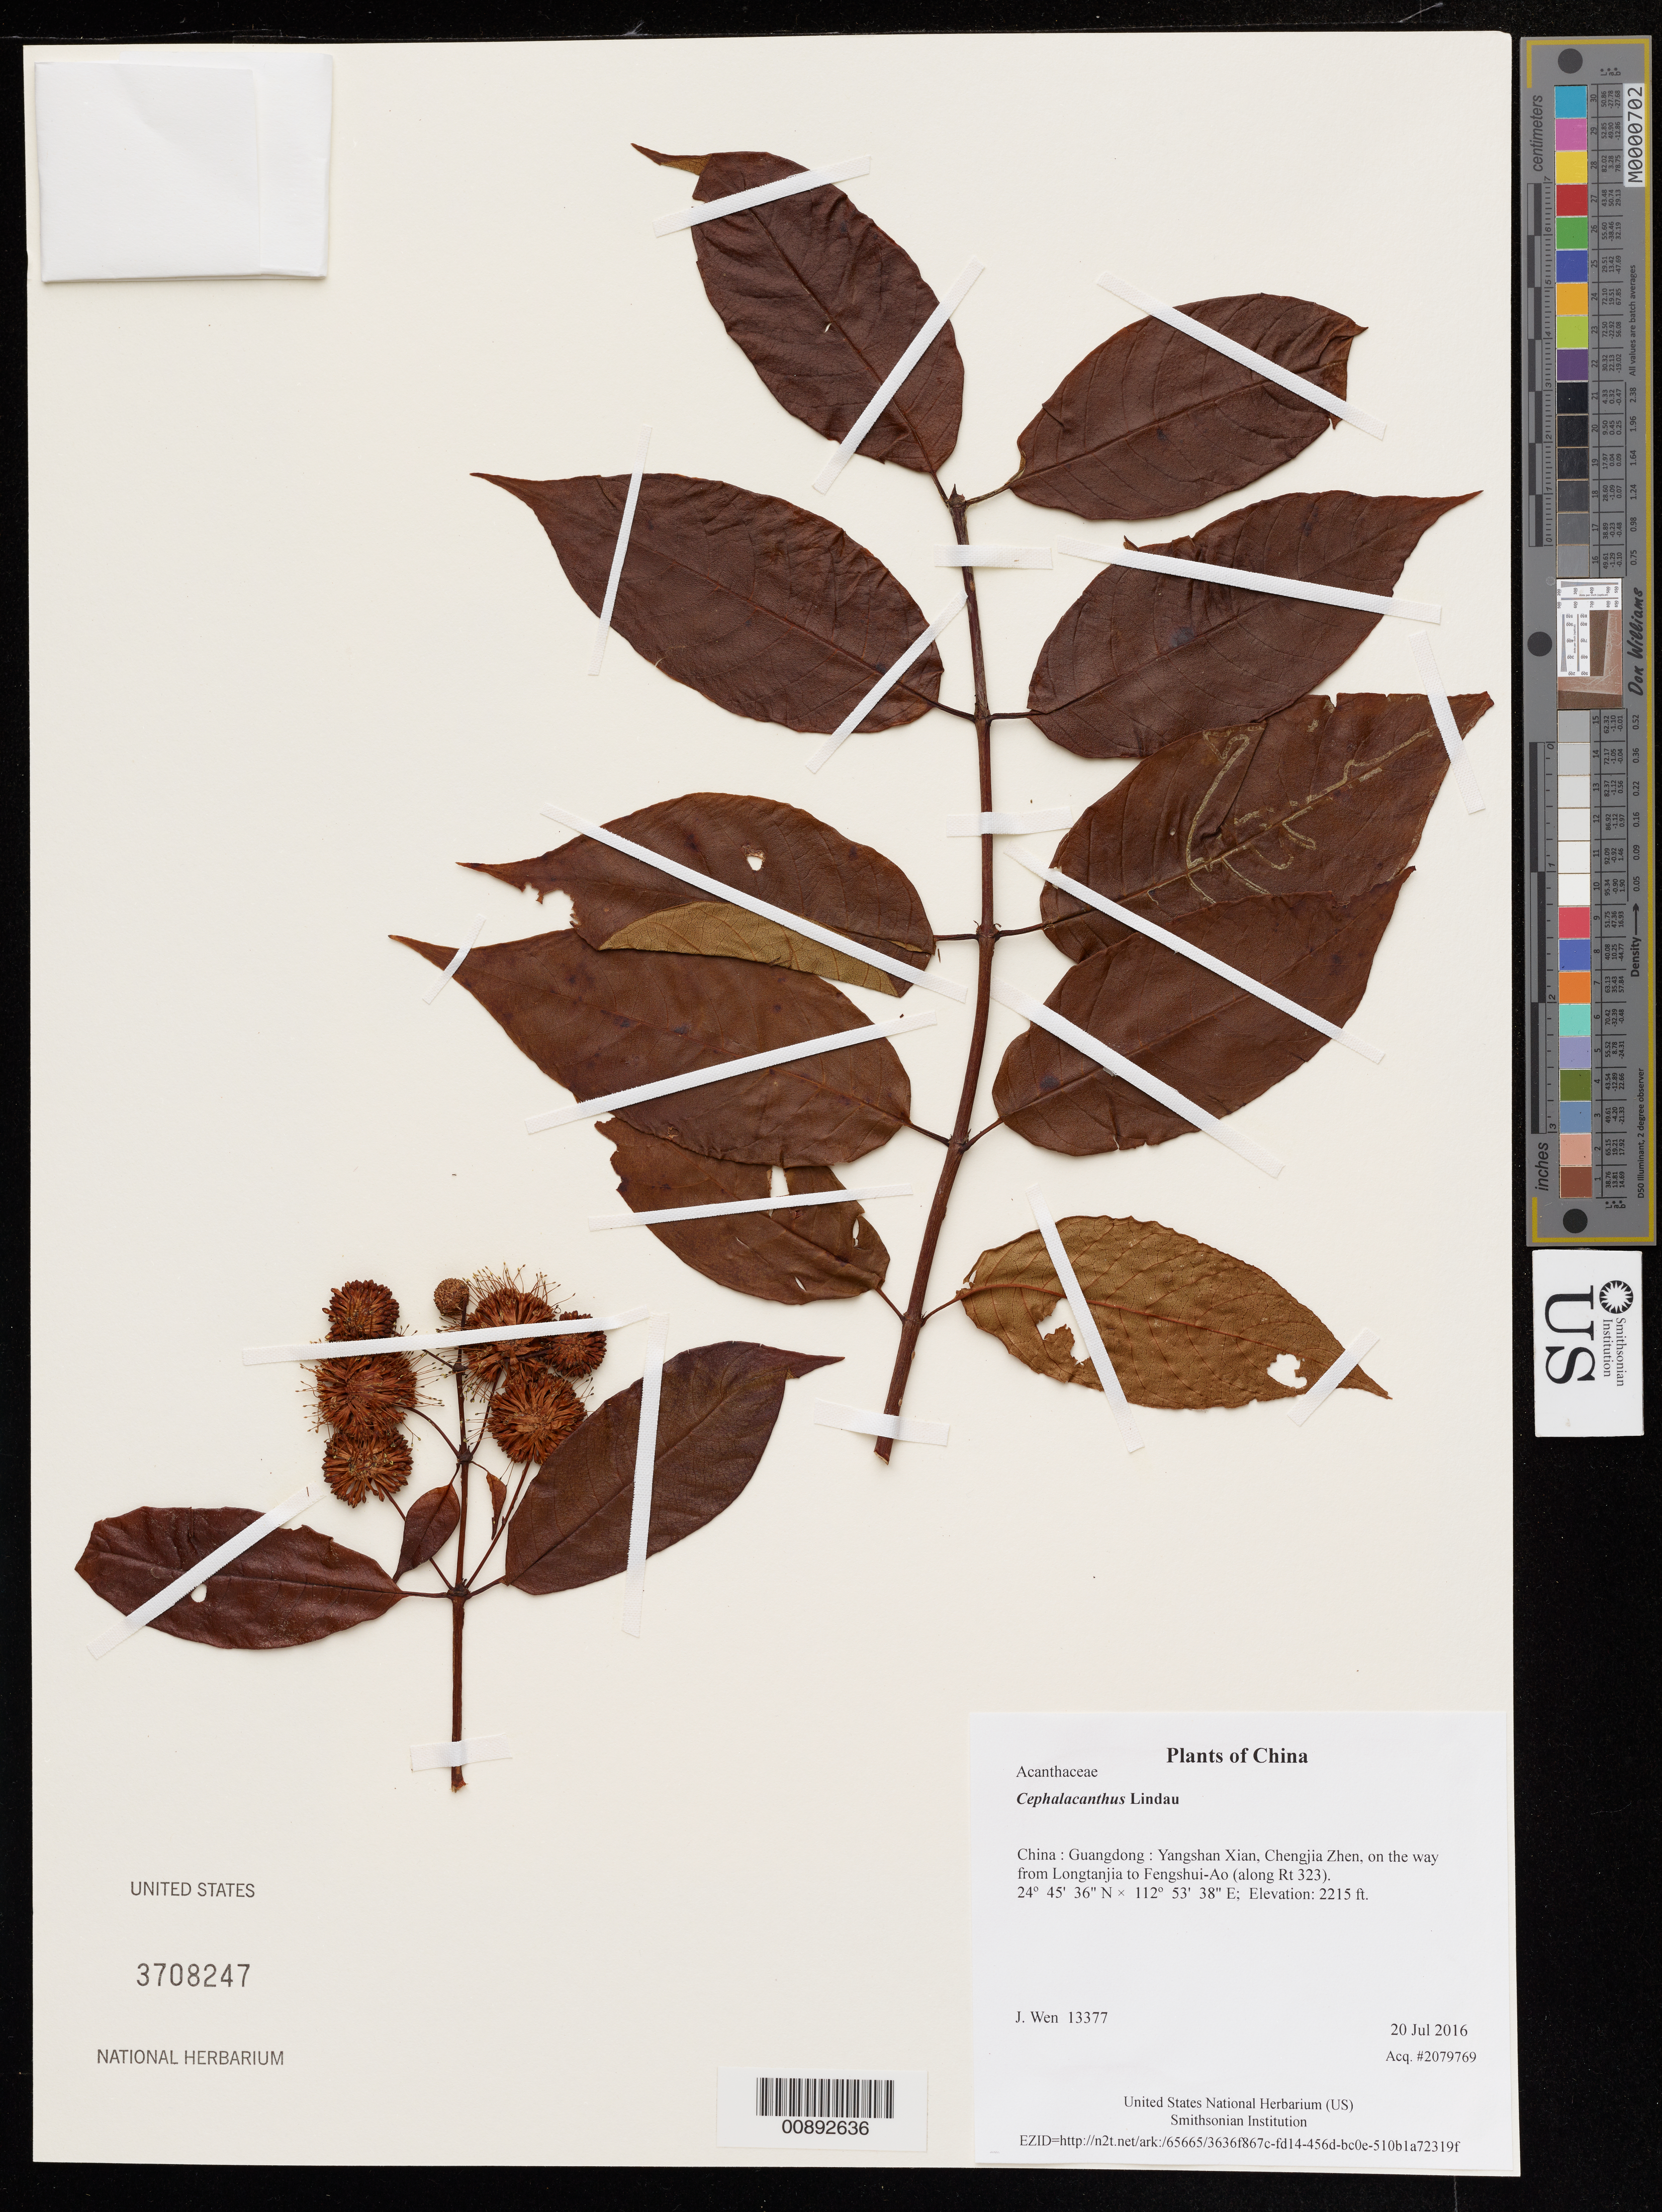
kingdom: Plantae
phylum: Tracheophyta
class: Magnoliopsida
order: Lamiales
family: Acanthaceae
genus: Cephalacanthus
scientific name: Cephalacanthus sp.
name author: Lindau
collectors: J. Wen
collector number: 13377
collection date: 2016-07-20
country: China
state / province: Guangdong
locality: Yangshan Xian, Chengjia Zhen, on the way from Longtanjia to Fengshui-Ao (along Rt 323)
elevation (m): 675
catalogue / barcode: US 3708247